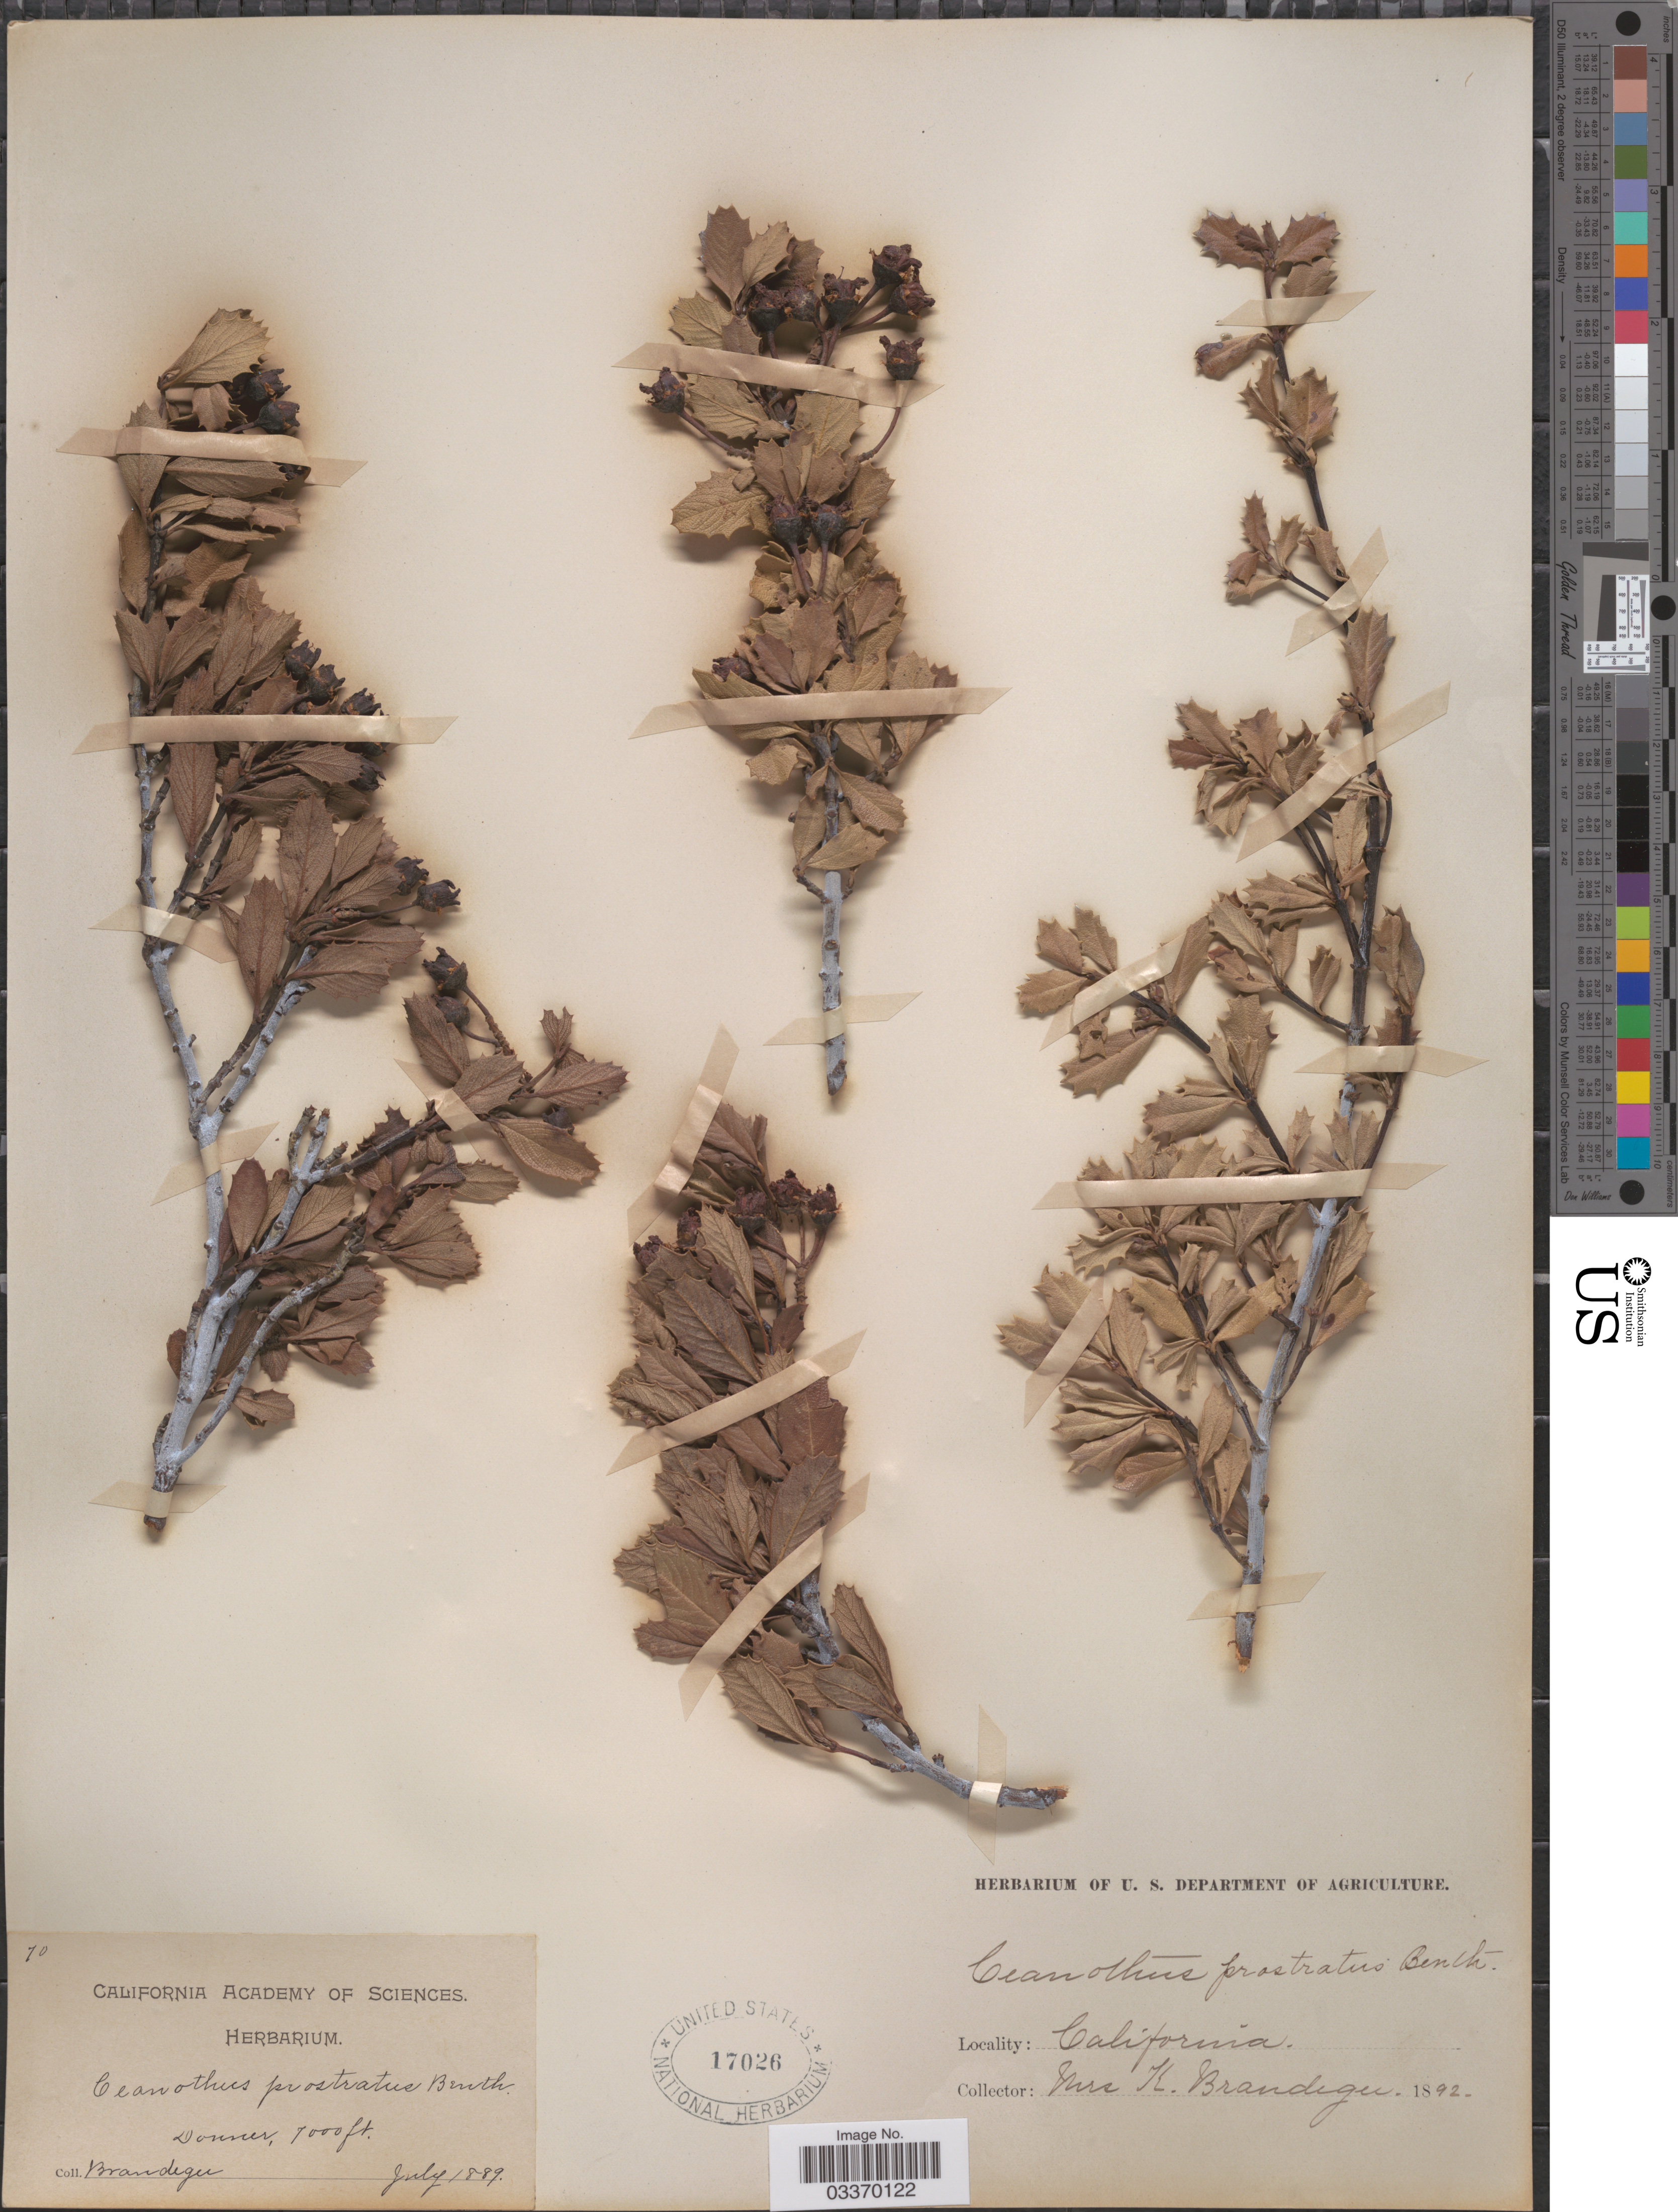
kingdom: Plantae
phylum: Tracheophyta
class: Magnoliopsida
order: Rosales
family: Rhamnaceae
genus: Ceanothus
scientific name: Ceanothus prostratus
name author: Benth.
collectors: K. Brandegee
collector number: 70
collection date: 1889-07/1892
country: United States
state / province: California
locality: Donner.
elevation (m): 2134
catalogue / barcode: US 17026